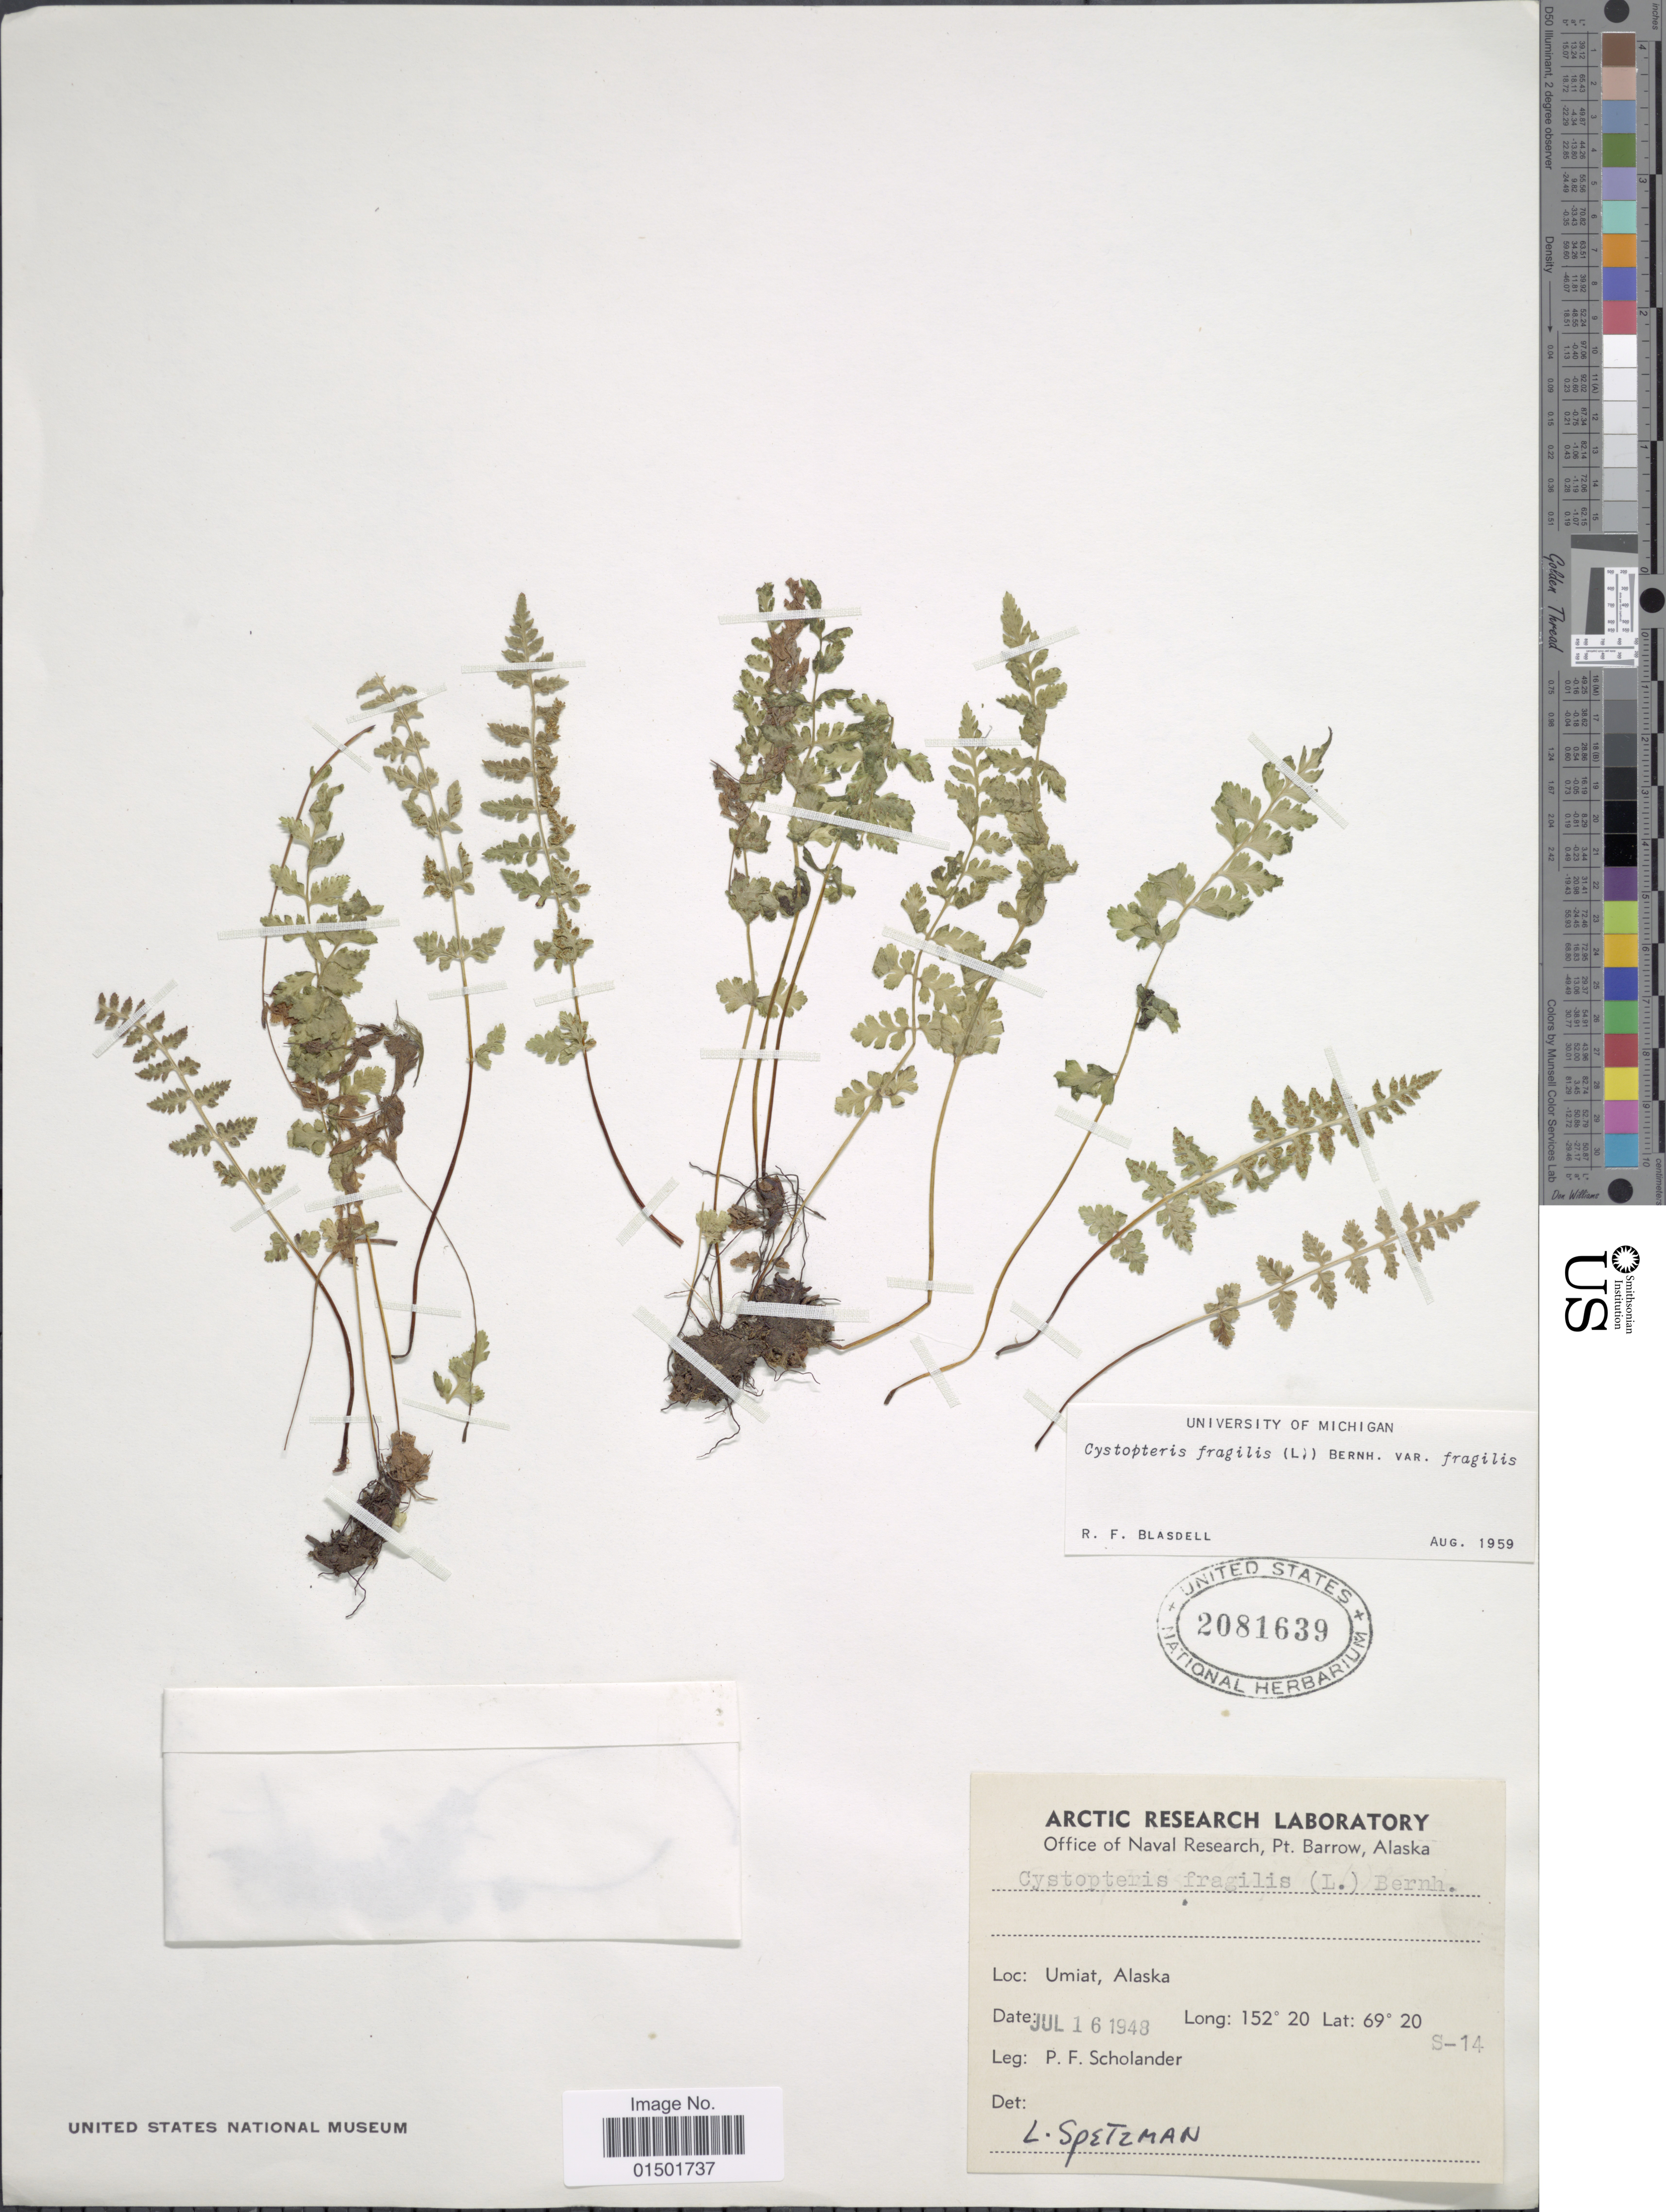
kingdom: Plantae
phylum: Tracheophyta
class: Polypodiopsida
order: Polypodiales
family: Cystopteridaceae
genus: Cystopteris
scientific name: Cystopteris fragilis var. fragilis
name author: (L.) Bernh.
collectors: P. Scholander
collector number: S-14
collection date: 1948-07-16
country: United States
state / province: Alaska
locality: Umiat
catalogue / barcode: US 2081639